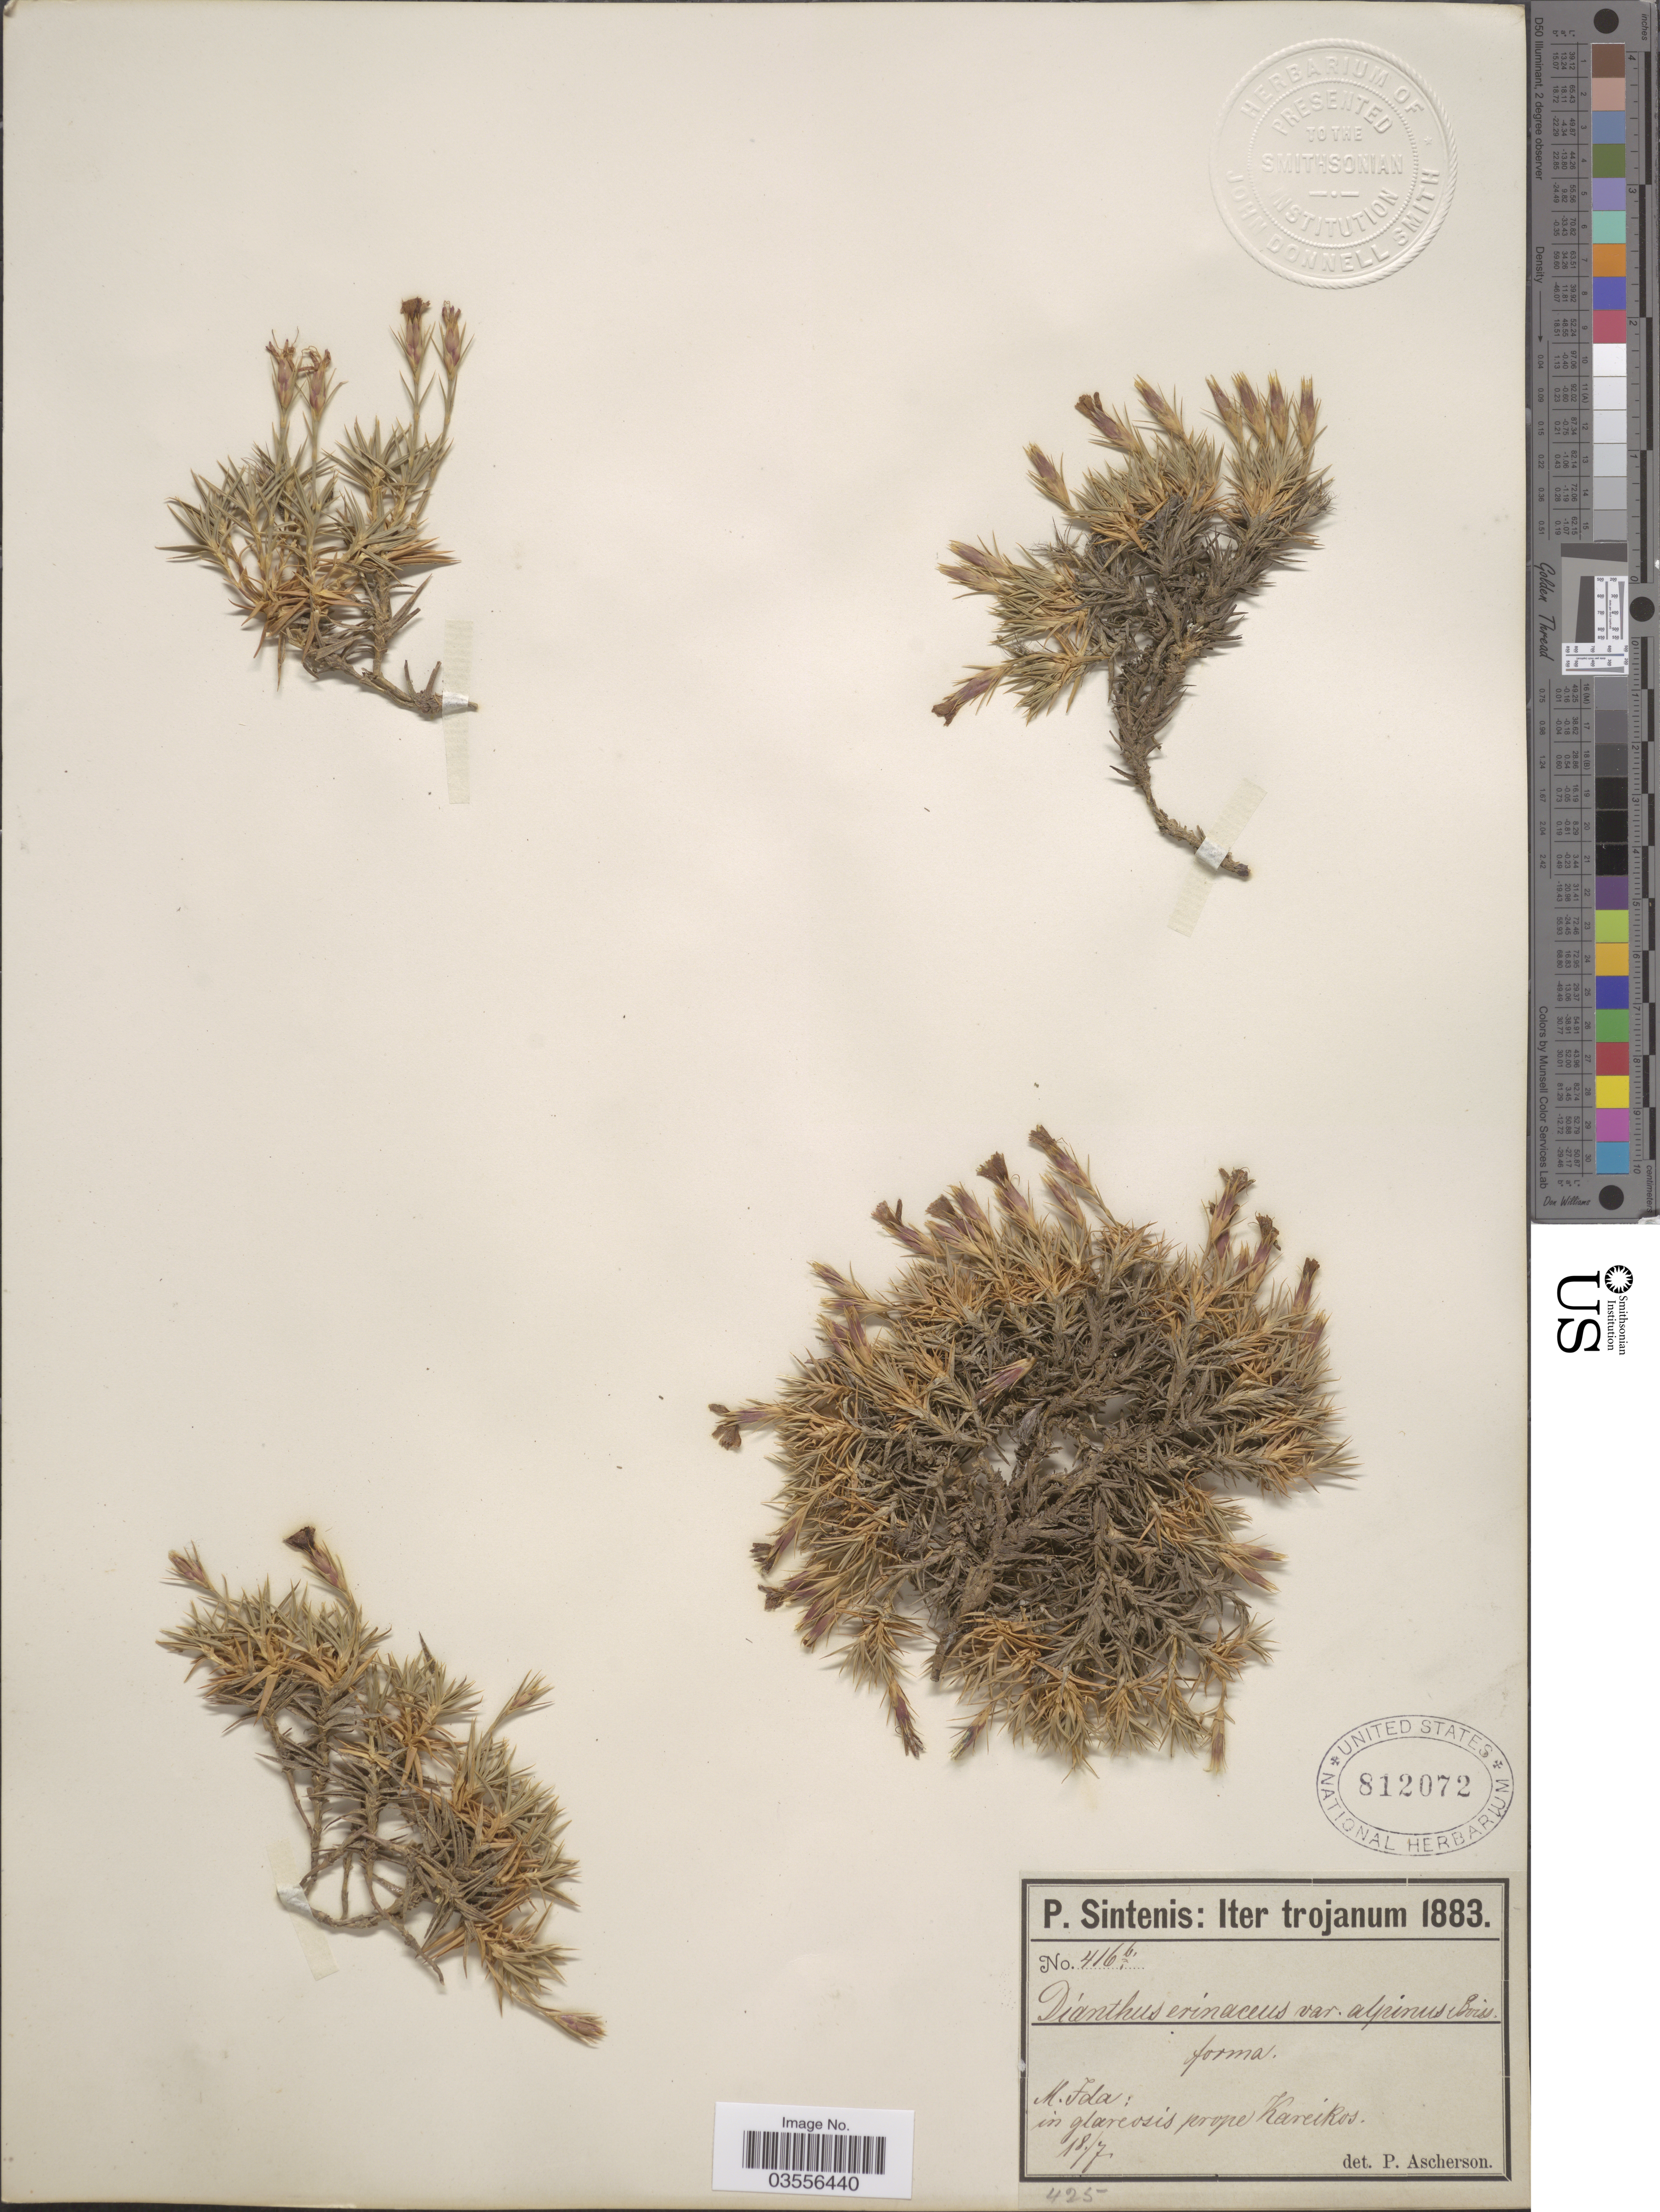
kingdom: Plantae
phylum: Tracheophyta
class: Magnoliopsida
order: Caryophyllales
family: Caryophyllaceae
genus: Dianthus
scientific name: Dianthus erinaceus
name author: Boiss.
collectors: P. Sintenis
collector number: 416b*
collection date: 1883-07-18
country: Turkey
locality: Iter trojanum. M. Ida: in glareosis prope Kareikos.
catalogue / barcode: US 812072